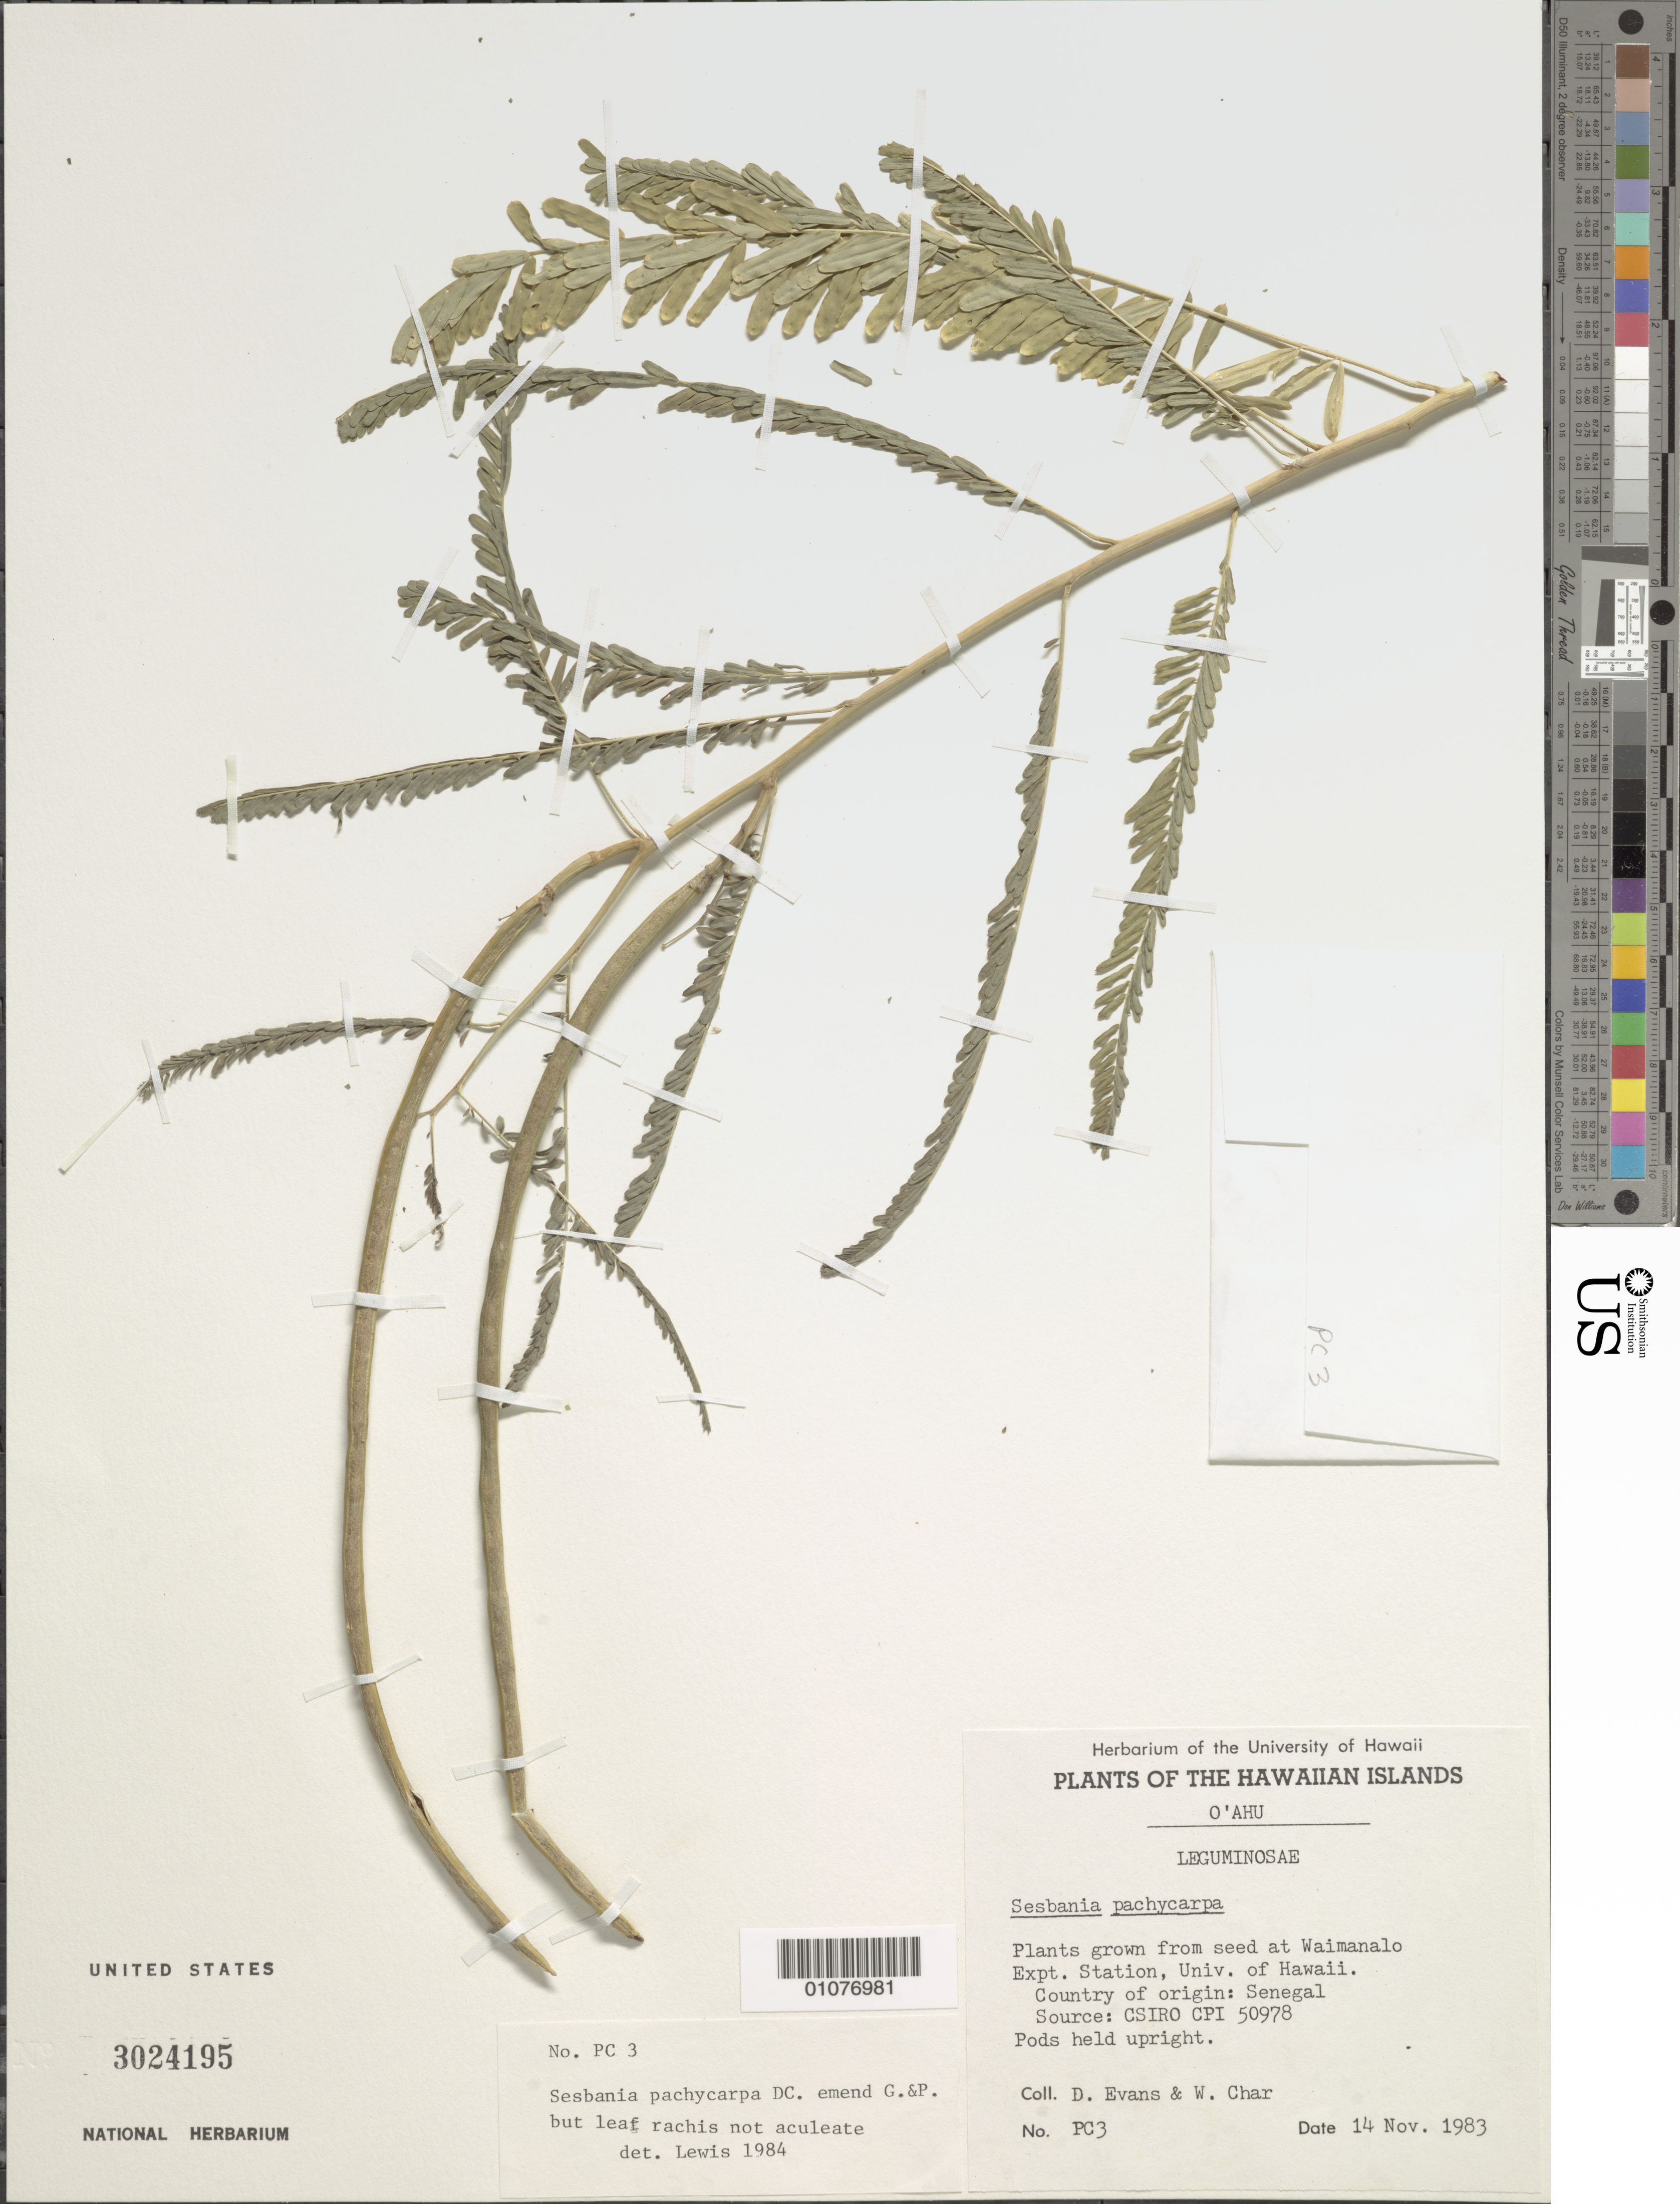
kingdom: Plantae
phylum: Tracheophyta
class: Magnoliopsida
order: Fabales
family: Fabaceae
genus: Sesbania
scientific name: Sesbania pachycarpa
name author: DC.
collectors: D. Evans & W. Char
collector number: PC3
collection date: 1983-11-14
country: United States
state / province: Hawaii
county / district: Honolulu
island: Oahu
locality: Waimanalo Expt. Station, Univ. of Hawaii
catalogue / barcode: US 3024195